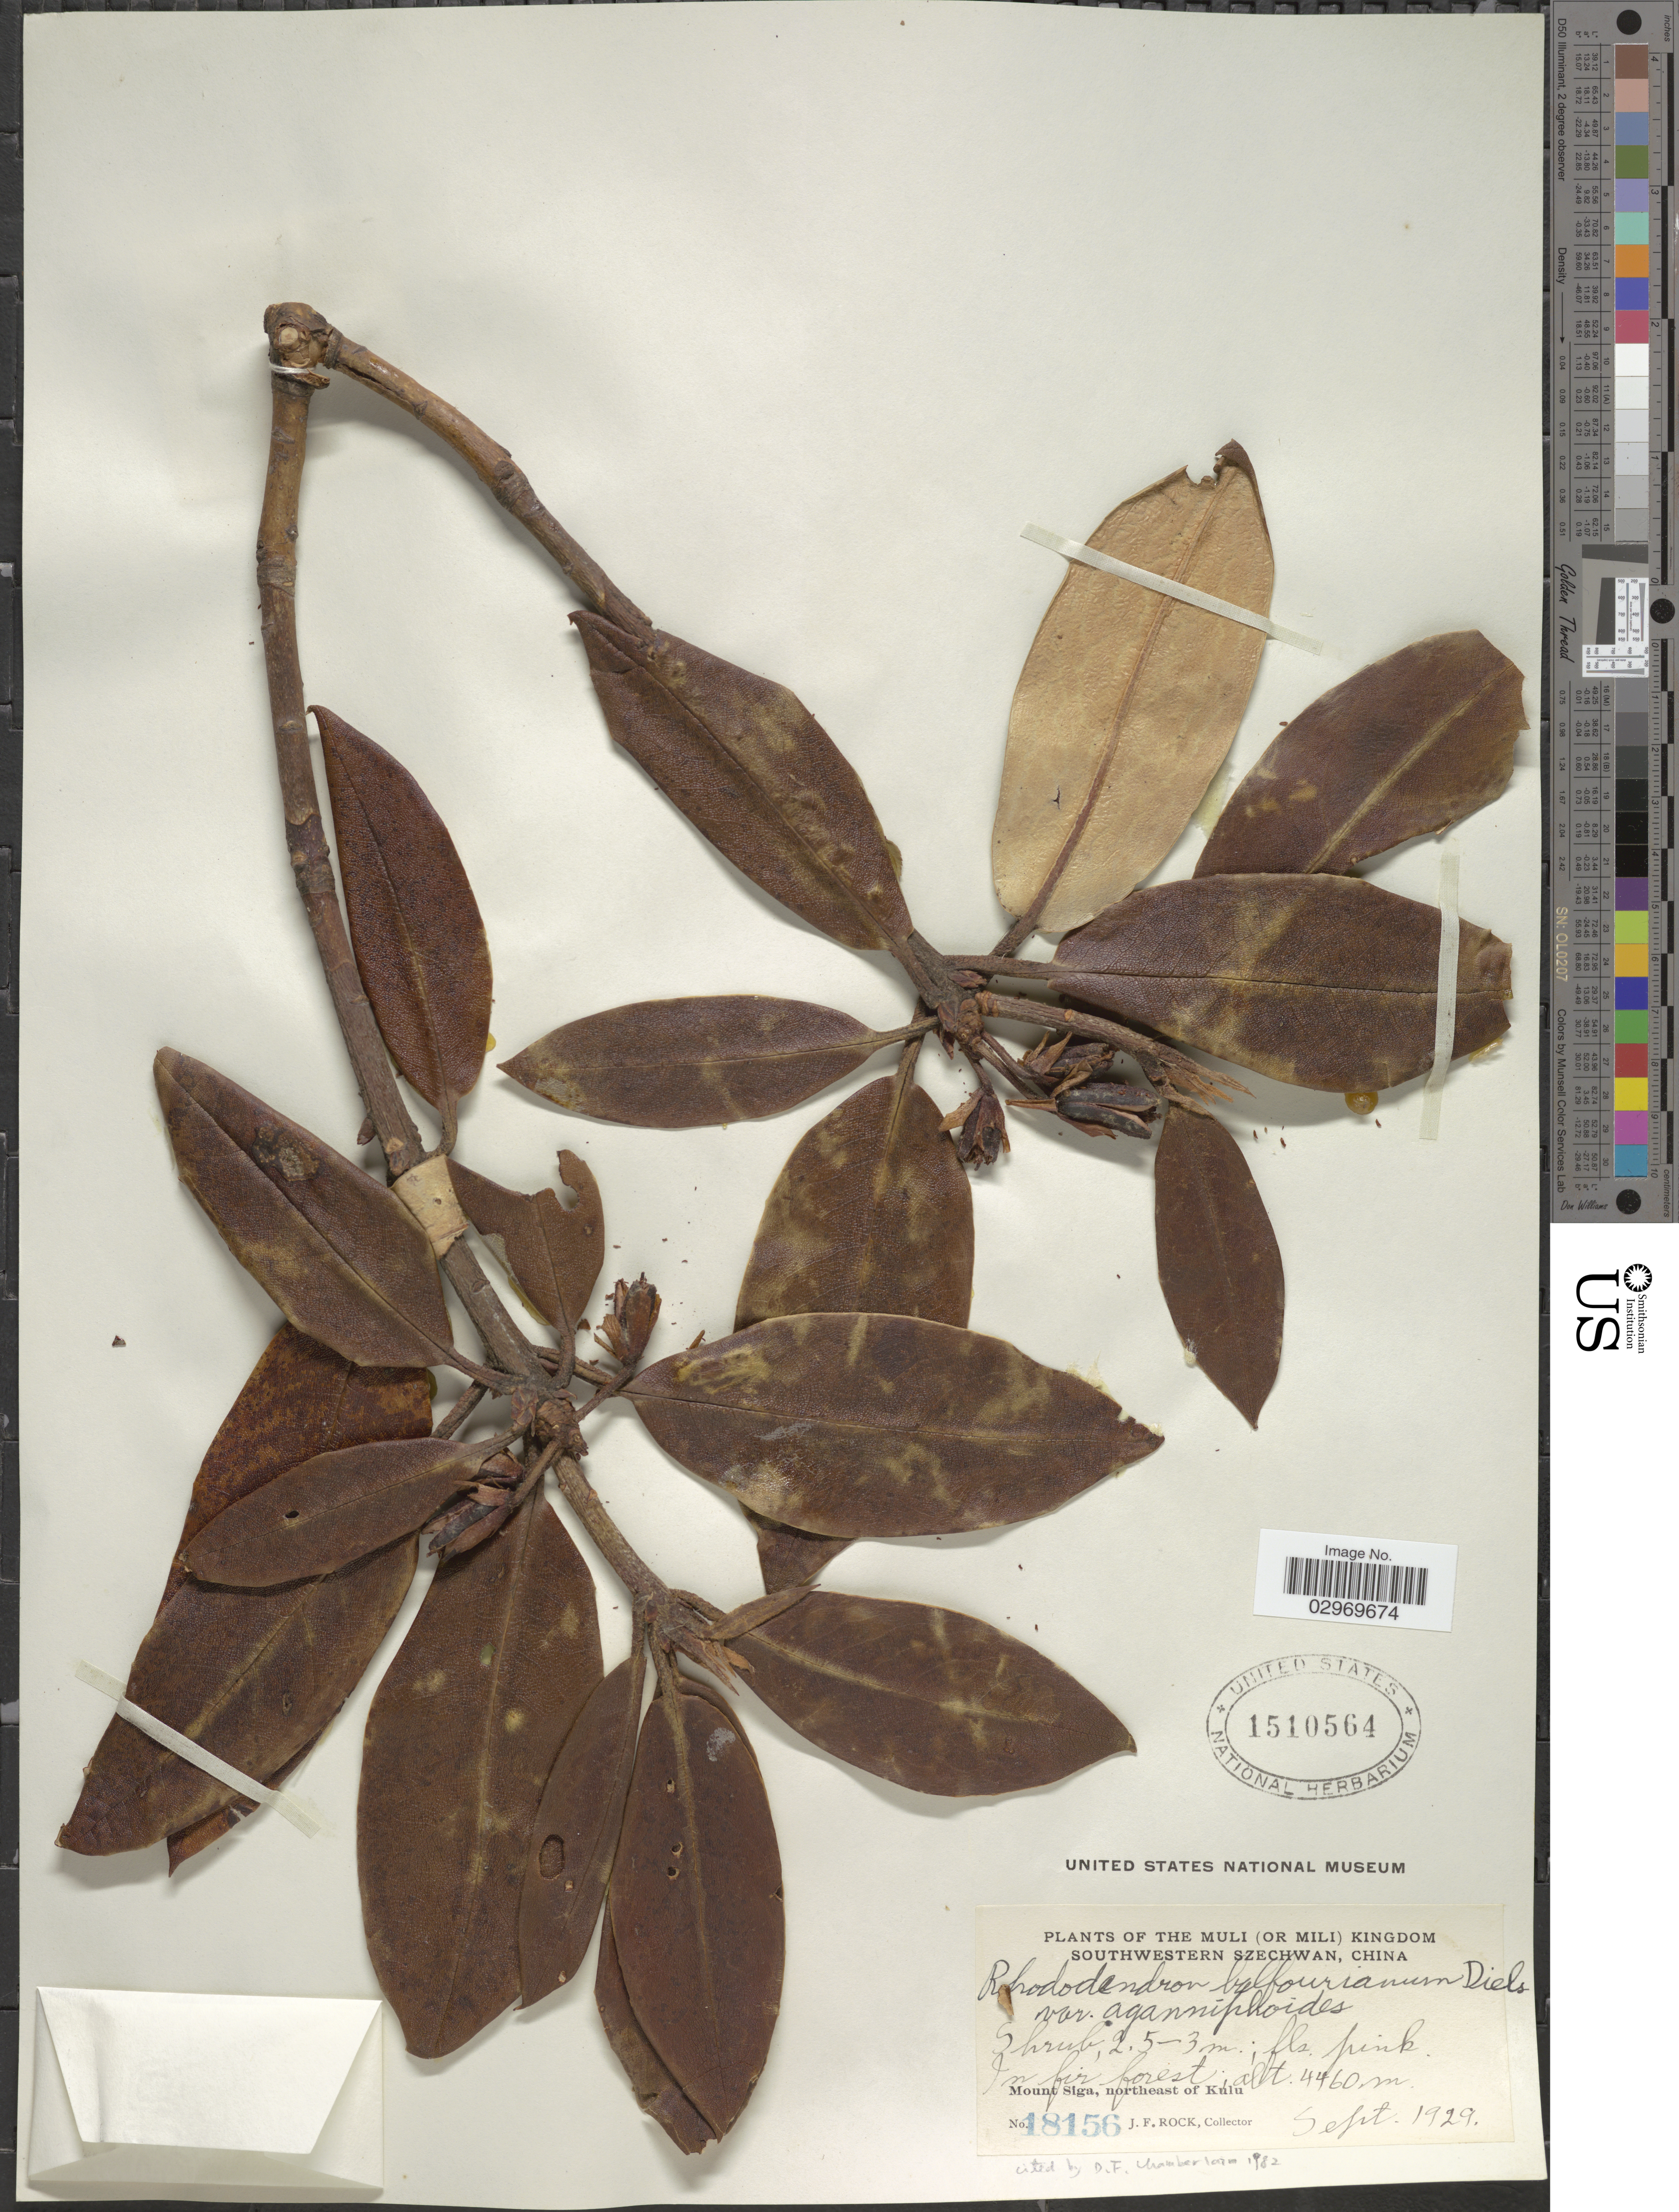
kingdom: Plantae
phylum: Tracheophyta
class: Magnoliopsida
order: Ericales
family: Ericaceae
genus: Rhododendron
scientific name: Rhododendron balfourianum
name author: Diels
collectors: J. Rock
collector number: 18156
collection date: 1929-09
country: China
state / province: Sichuan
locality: The Muli (or Mili) Kingdom, Southwestern Szechwan. Mount Siga, northeast of Kulu.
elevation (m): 4460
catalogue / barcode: US 1510564